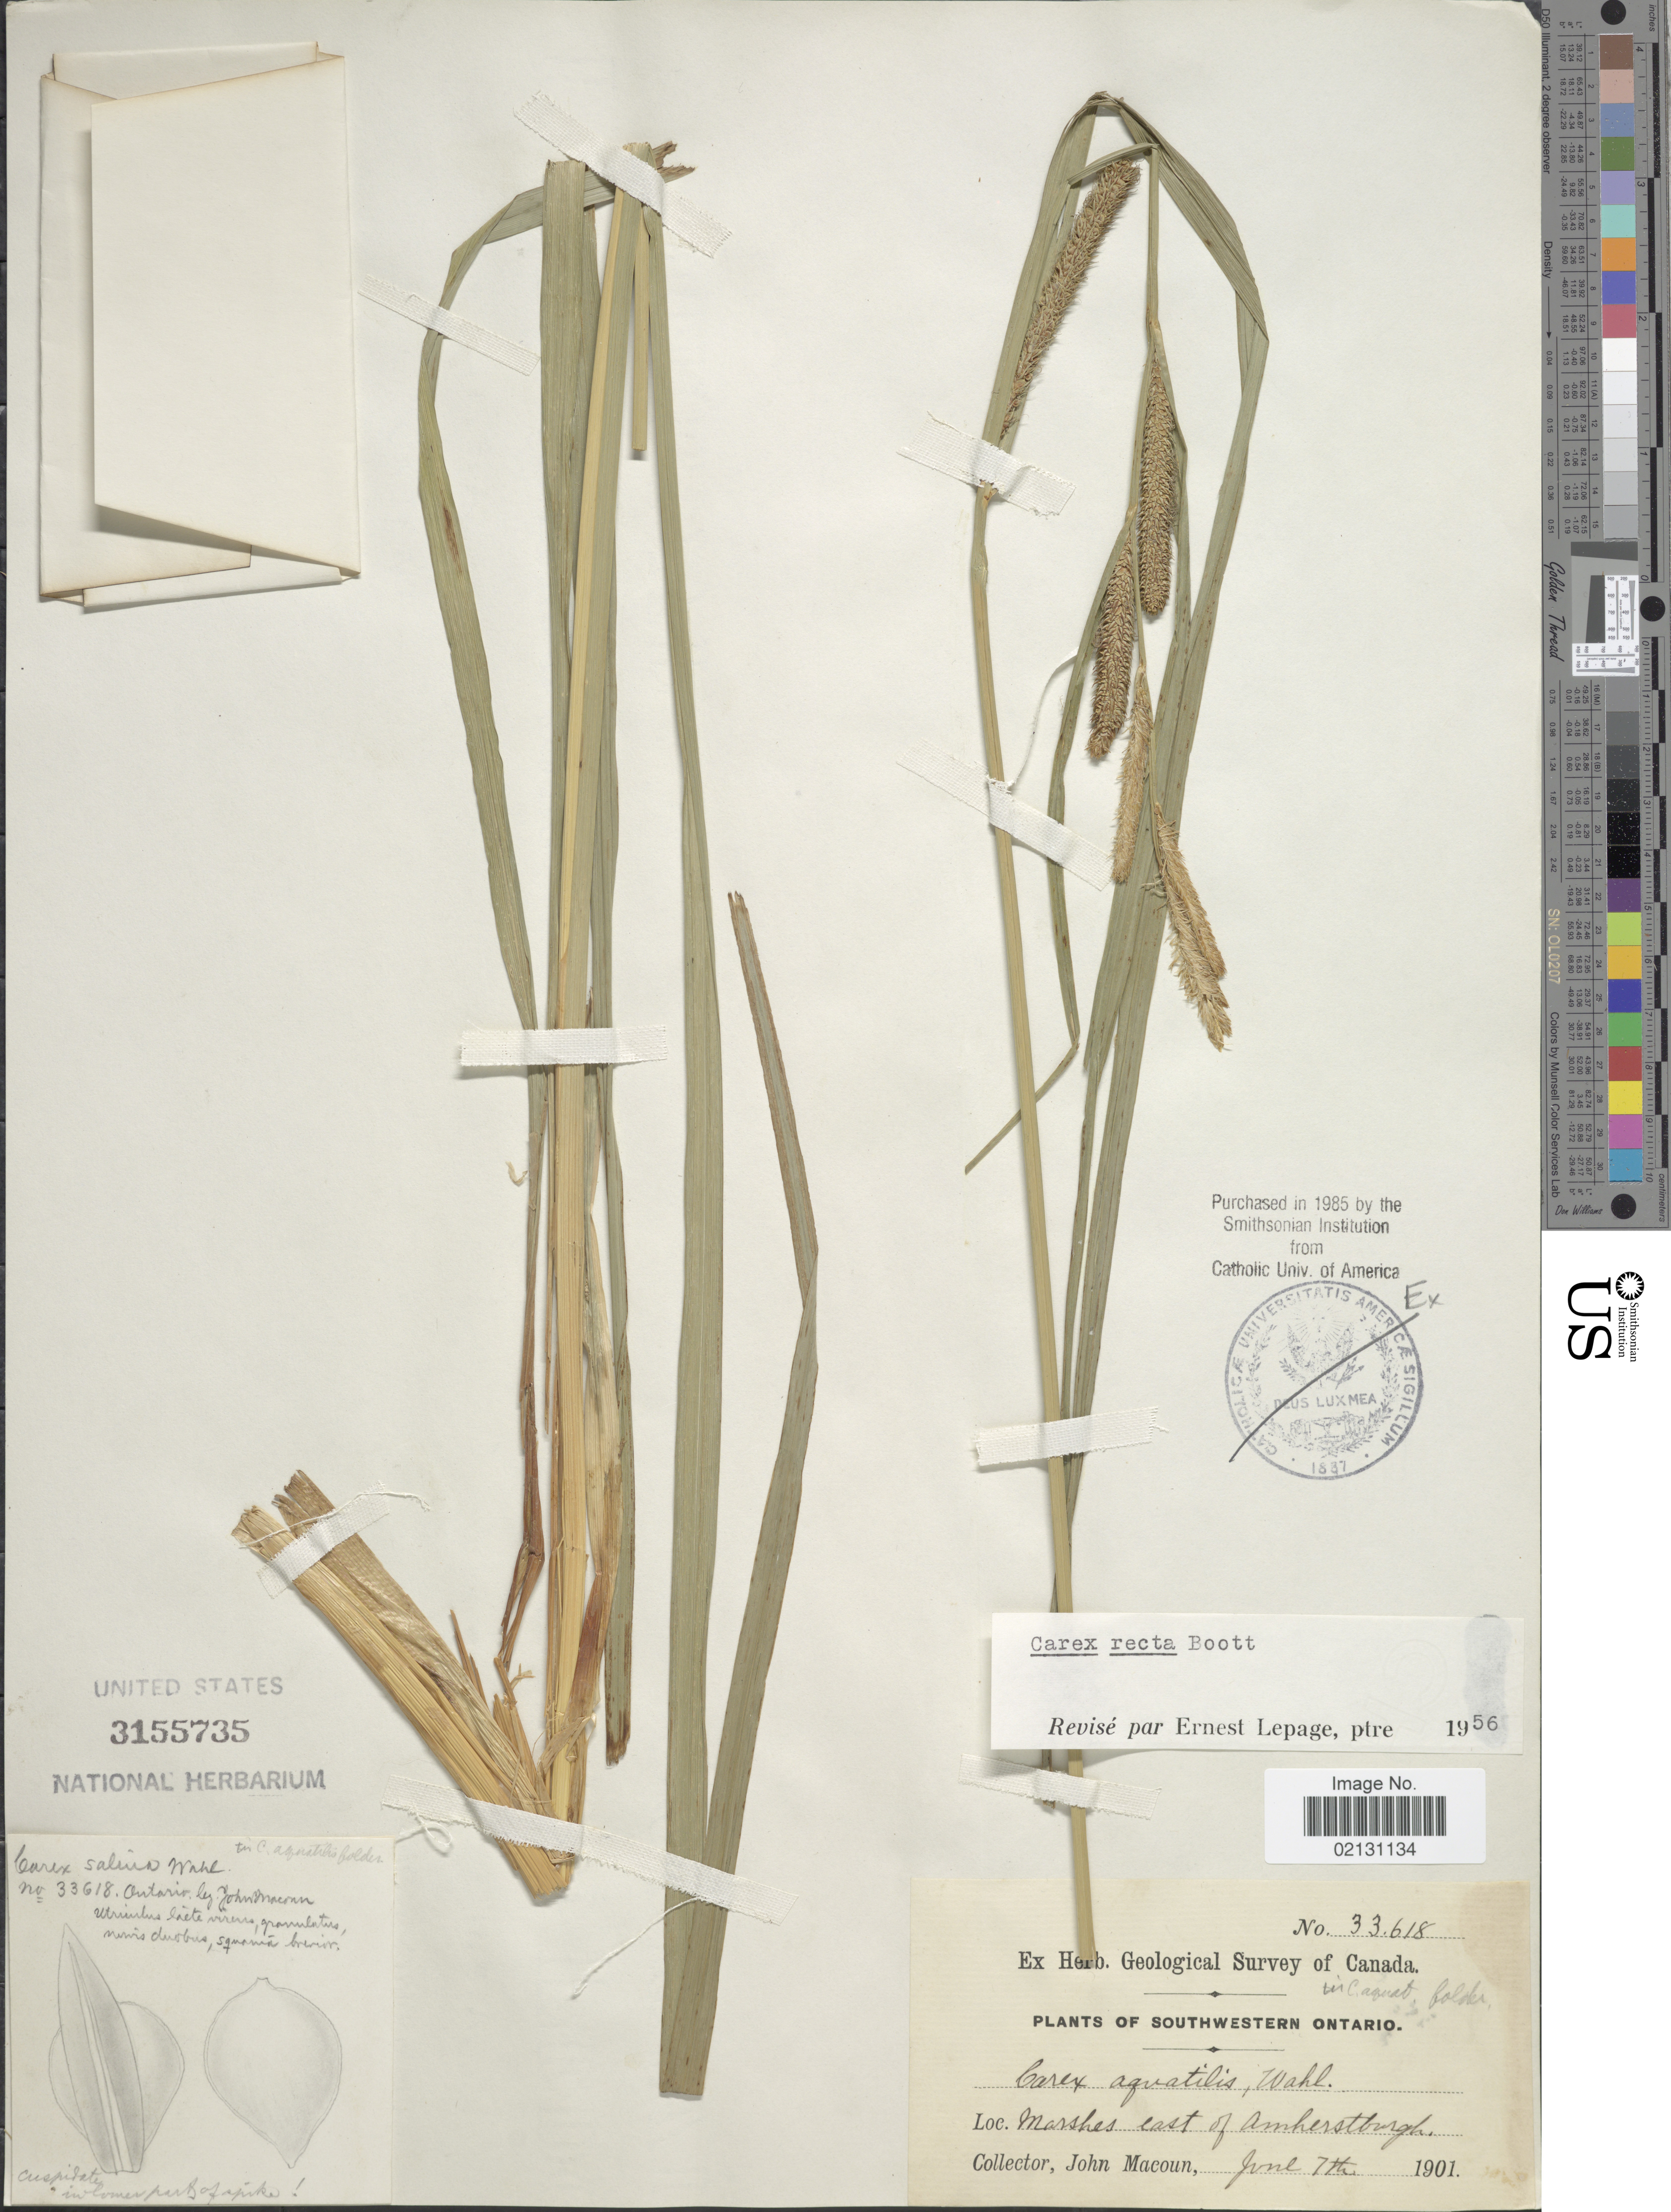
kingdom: Plantae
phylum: Tracheophyta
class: Liliopsida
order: Poales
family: Cyperaceae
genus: Carex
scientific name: Carex recta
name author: Boott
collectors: J. Macoun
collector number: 33618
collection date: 1901-06-07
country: Canada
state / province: Ontario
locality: Southwestern Ontario, Marshes east of Amherstburgh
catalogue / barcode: US 3155735